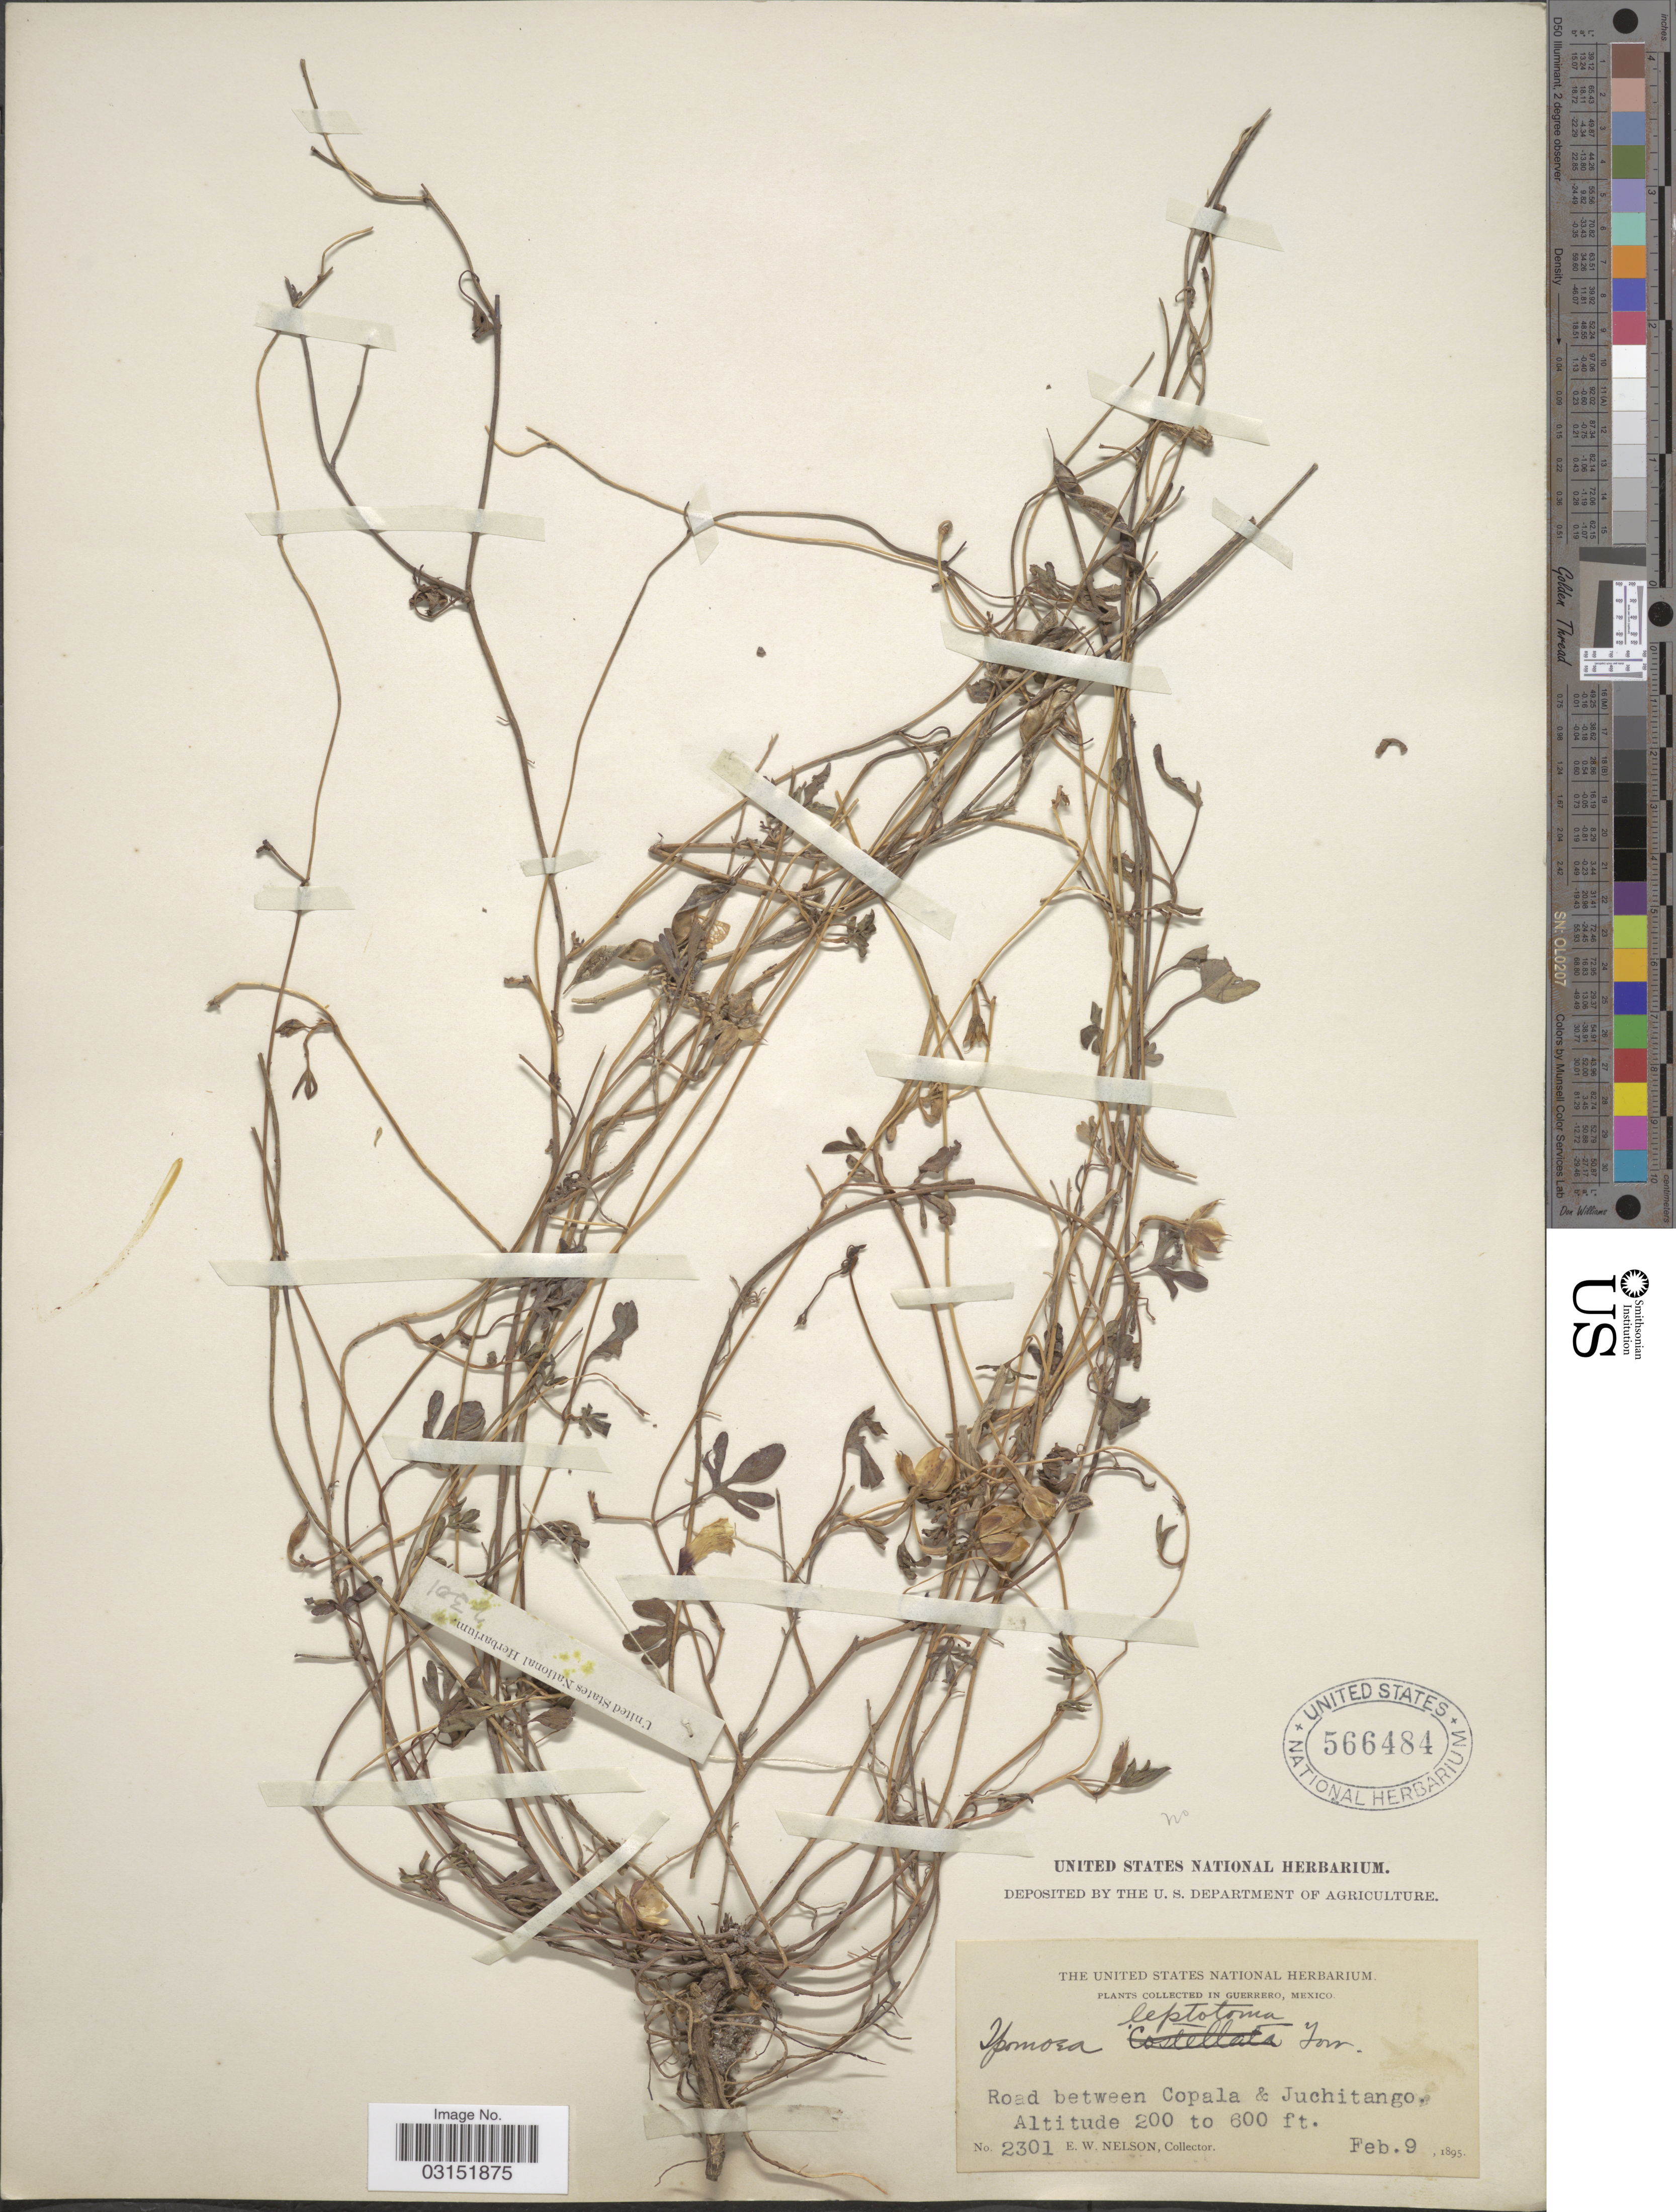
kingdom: Plantae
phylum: Tracheophyta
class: Magnoliopsida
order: Solanales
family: Convolvulaceae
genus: Ipomoea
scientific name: Ipomoea sp.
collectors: E. W. Nelson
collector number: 2301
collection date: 1895-02-09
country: Mexico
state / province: Guerrero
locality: Road between Copala & Juchitango.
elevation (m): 61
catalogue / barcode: US 566484